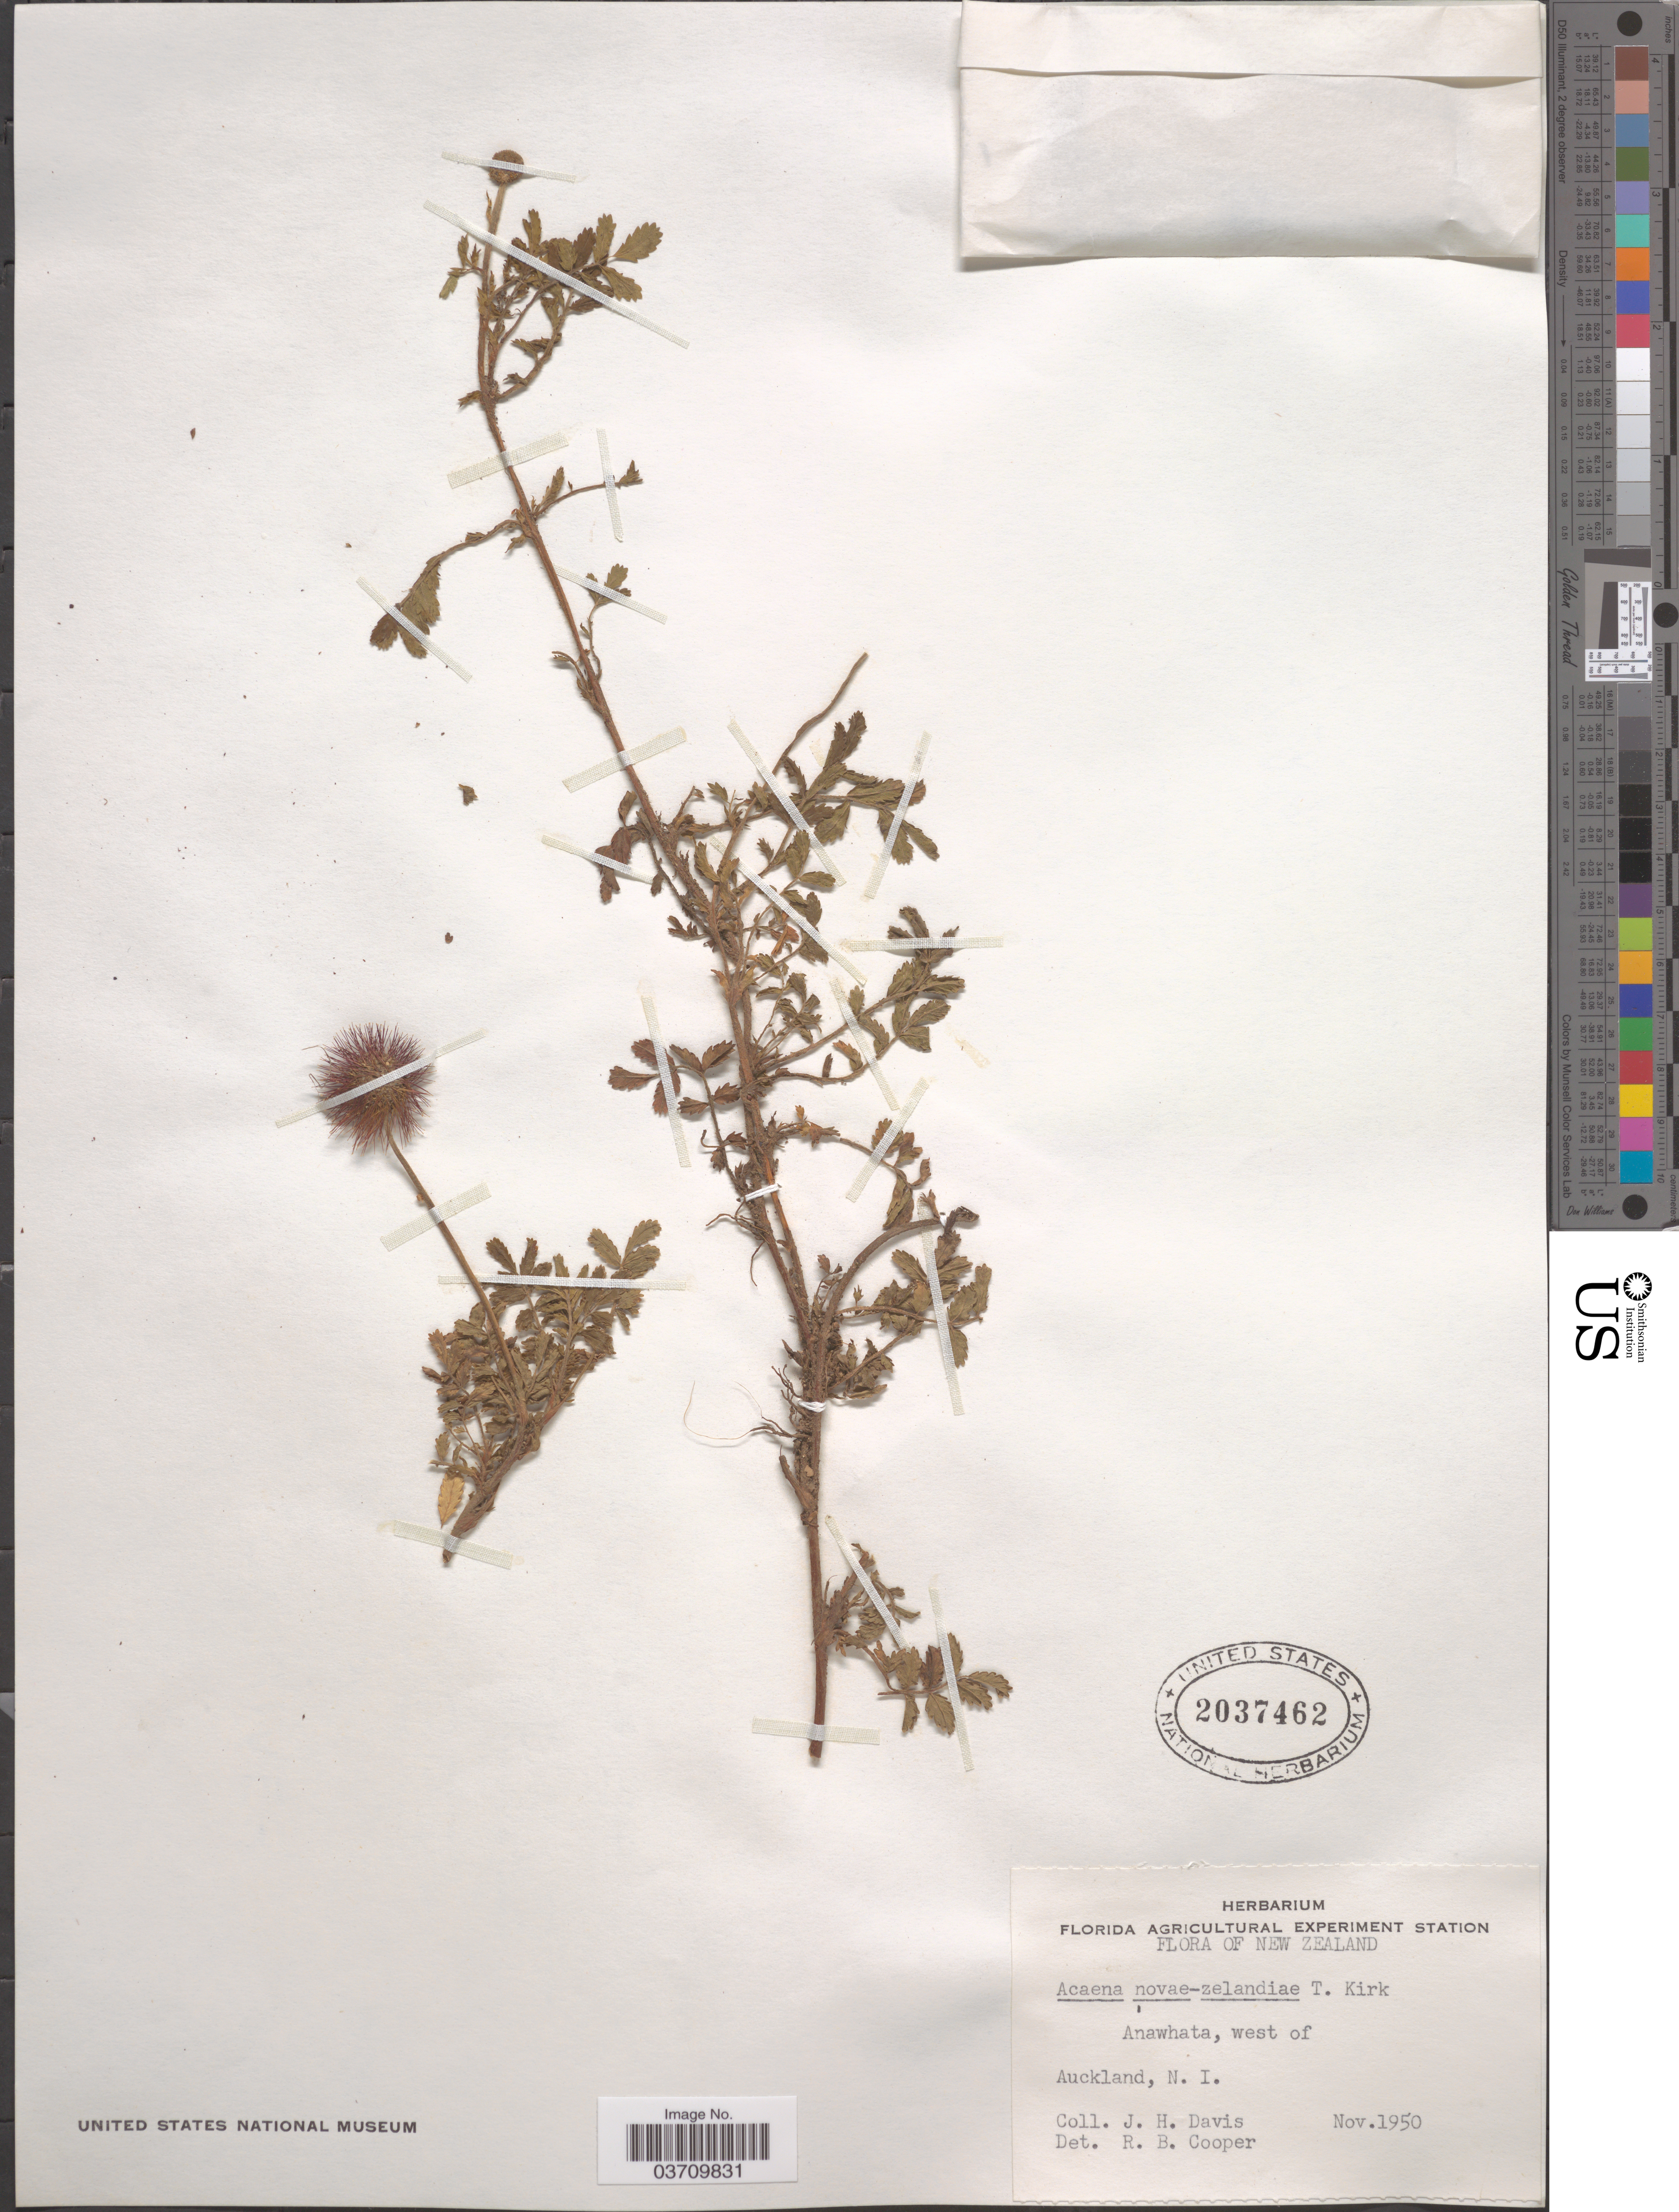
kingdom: Plantae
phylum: Tracheophyta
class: Magnoliopsida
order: Rosales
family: Rosaceae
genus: Acaena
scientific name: Acaena novae-zelandiae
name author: Kirk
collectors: J. Davis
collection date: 1950-11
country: New Zealand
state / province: Auckland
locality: Anawhata, west of Auckland, N. I.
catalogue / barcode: US 2037462